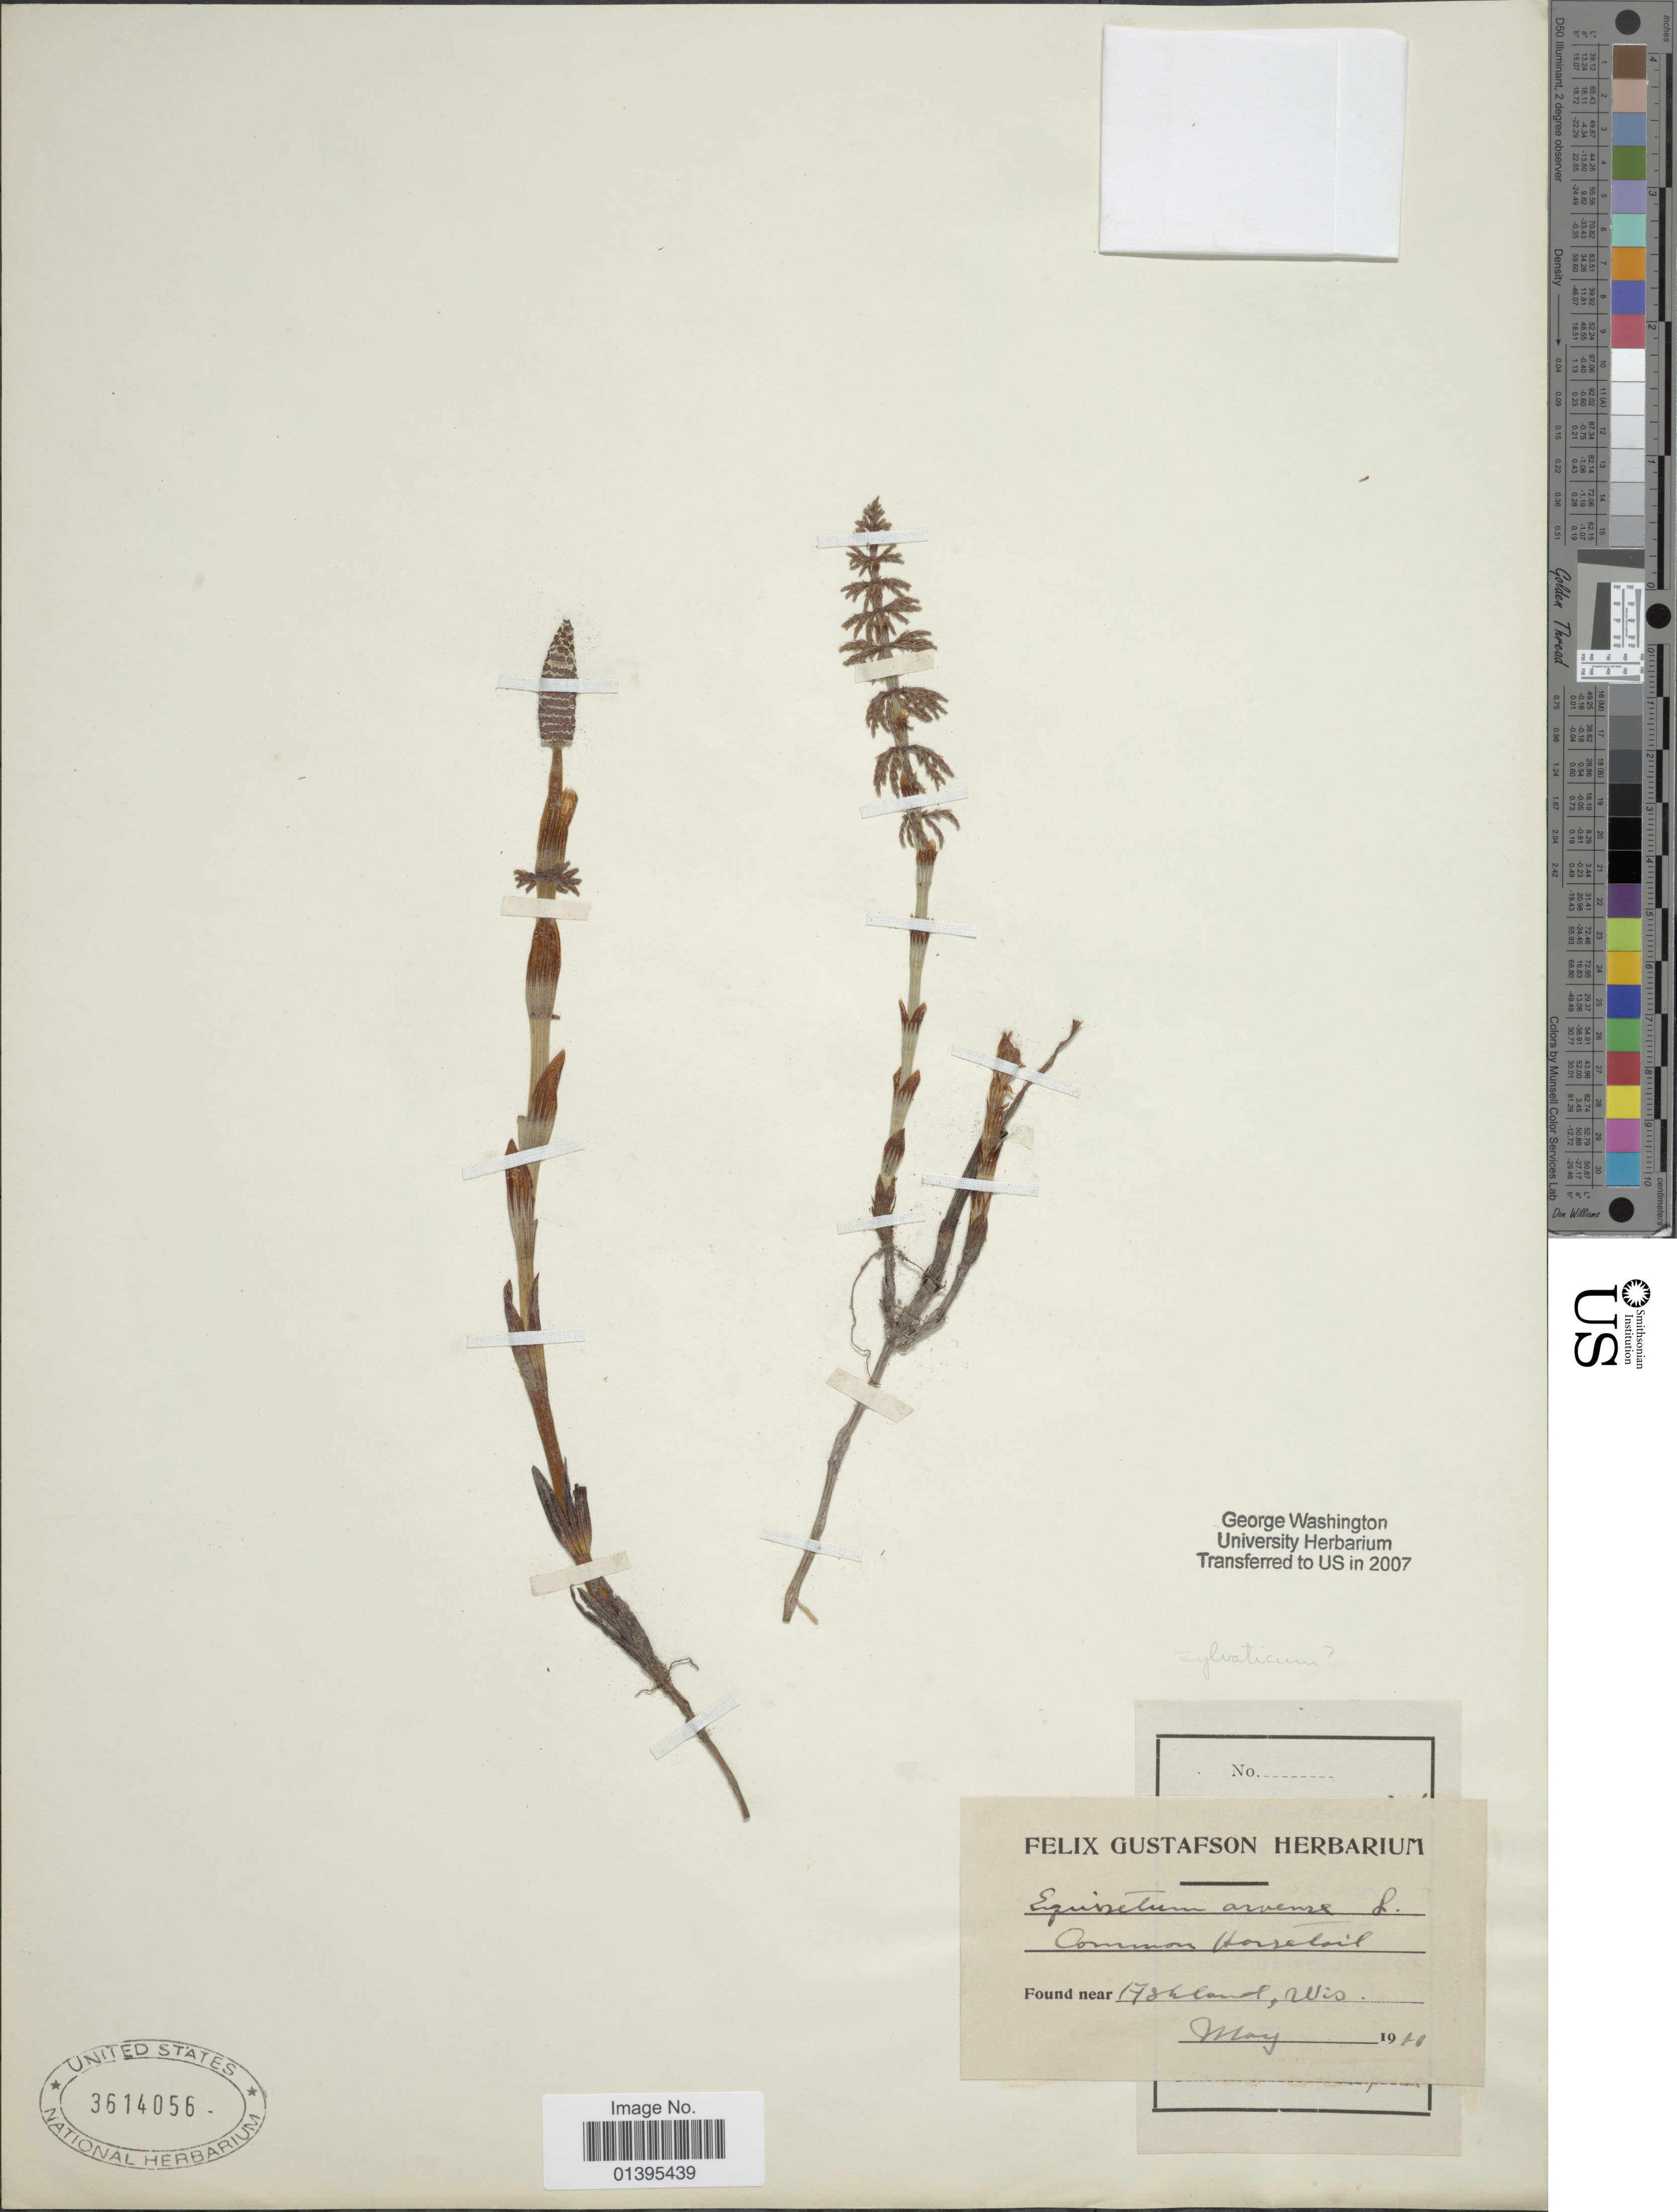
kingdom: Plantae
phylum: Tracheophyta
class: Polypodiopsida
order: Equisetales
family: Equisetaceae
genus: Equisetum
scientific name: Equisetum arvense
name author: L.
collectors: ex herb. Felix Gustafson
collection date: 1906-05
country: United States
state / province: Wisconsin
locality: Near Fishland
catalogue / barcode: US 3614056